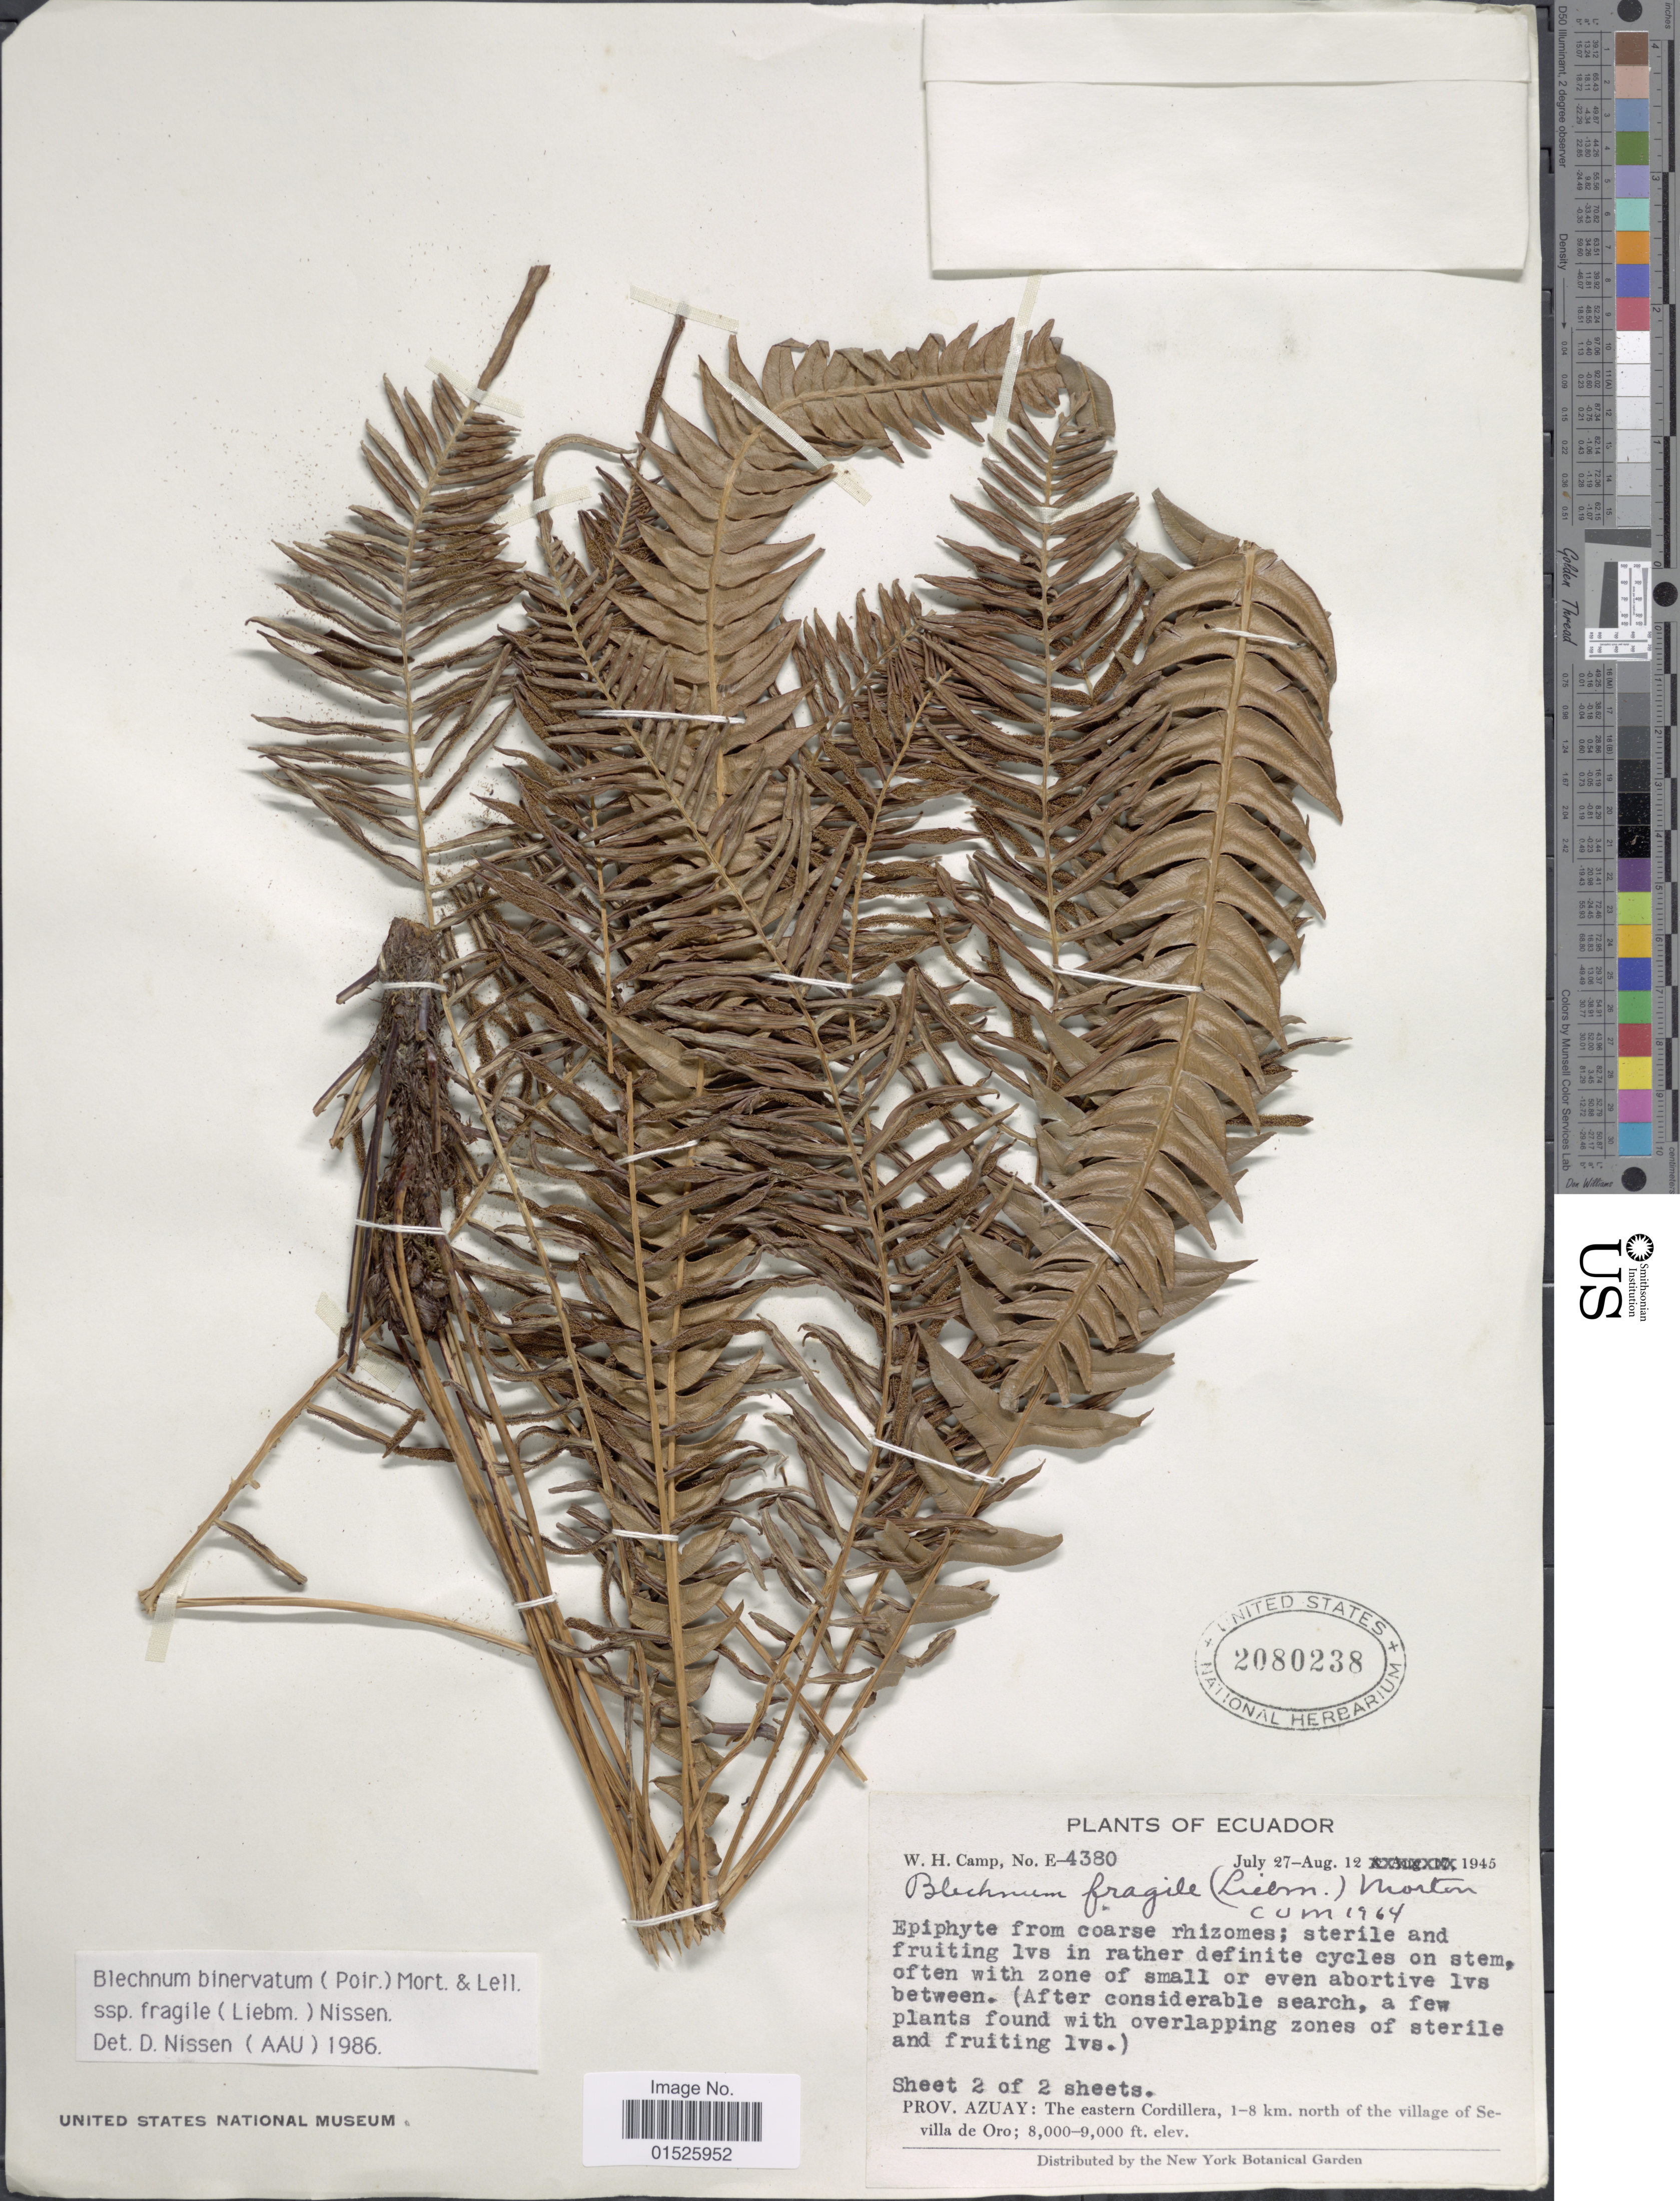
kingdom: Plantae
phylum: Tracheophyta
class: Polypodiopsida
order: Polypodiales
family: Blechnaceae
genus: Blechnum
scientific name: Blechnum fragile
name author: (Liebm.) C.V. Morton & Lellinger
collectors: W. H. Camp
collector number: E-4380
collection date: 1945-07-27/1945-08-12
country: Ecuador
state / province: Azuay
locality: Ecuador, Prov. Azuay: The eastern Cordillera, 1-8 km. north of the village of Sevilla de Oro.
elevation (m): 2438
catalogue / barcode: US 2080238